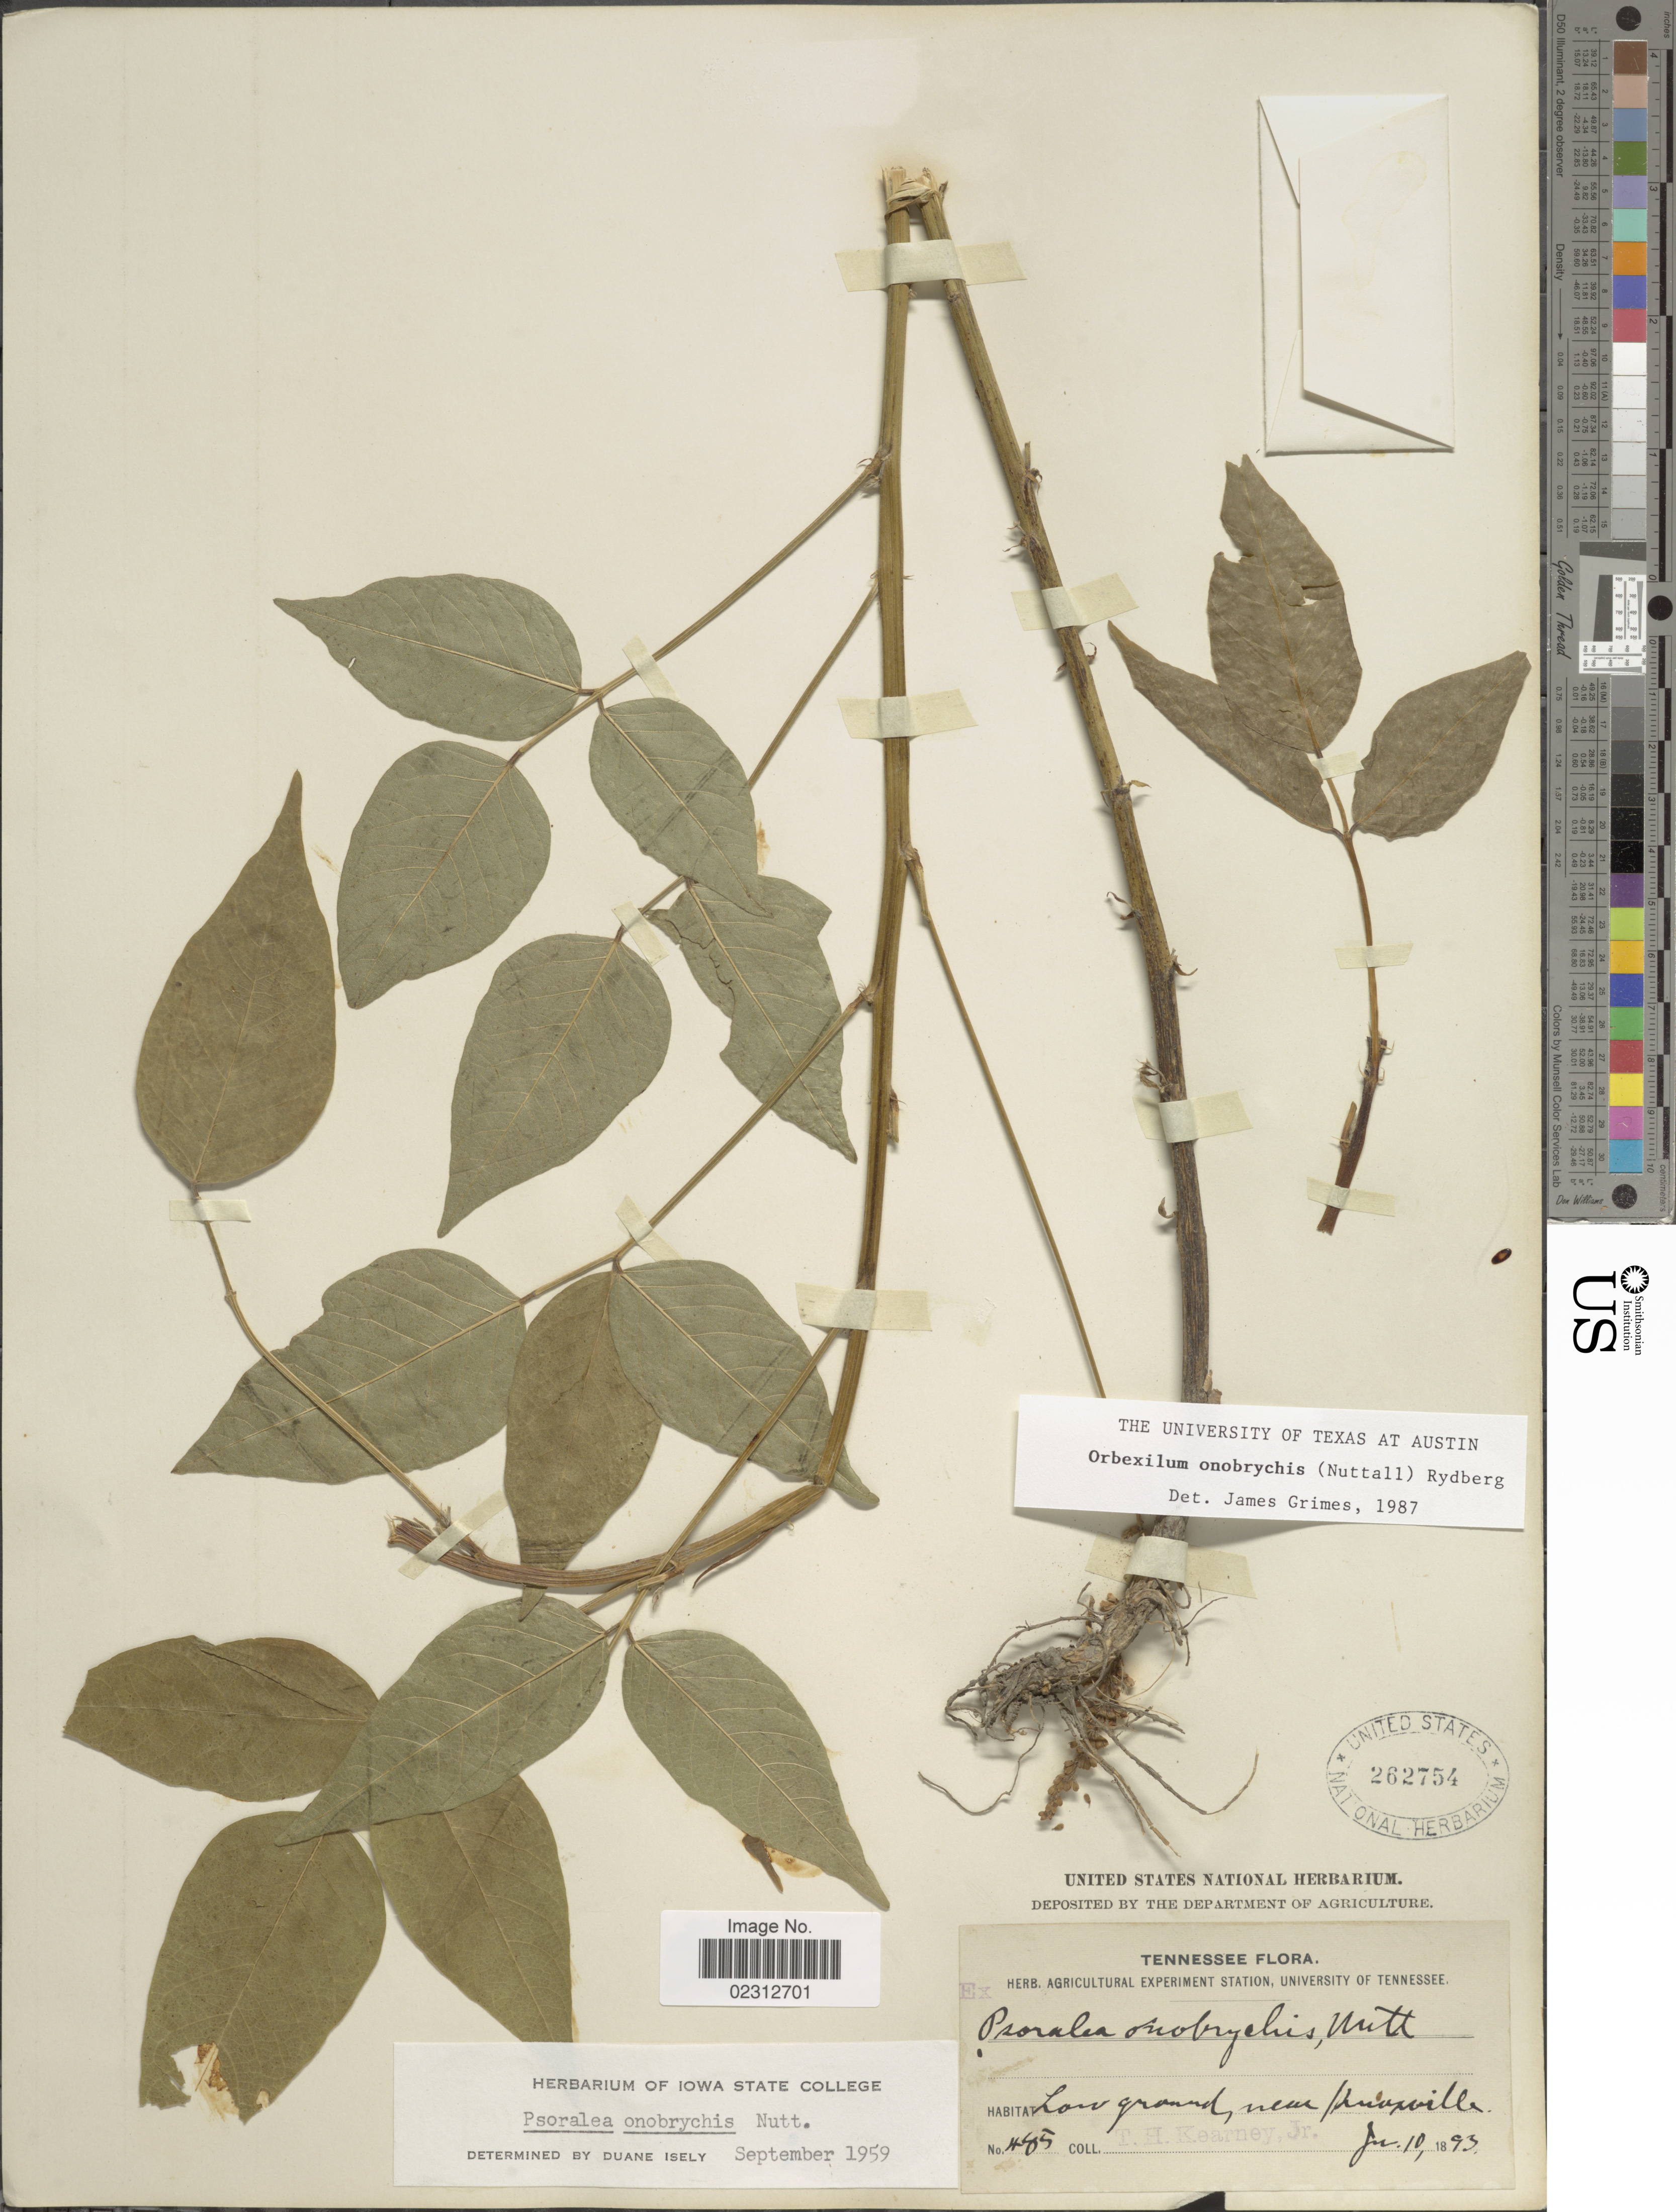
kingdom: Plantae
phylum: Tracheophyta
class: Magnoliopsida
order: Fabales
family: Fabaceae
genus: Orbexilum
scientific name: Orbexilum onobrychis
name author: (Nutt.) Rydb.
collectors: T. H. Kearney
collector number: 485*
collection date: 1893-06-10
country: United States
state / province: Tennessee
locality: Near Knoxville.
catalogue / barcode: US 262754